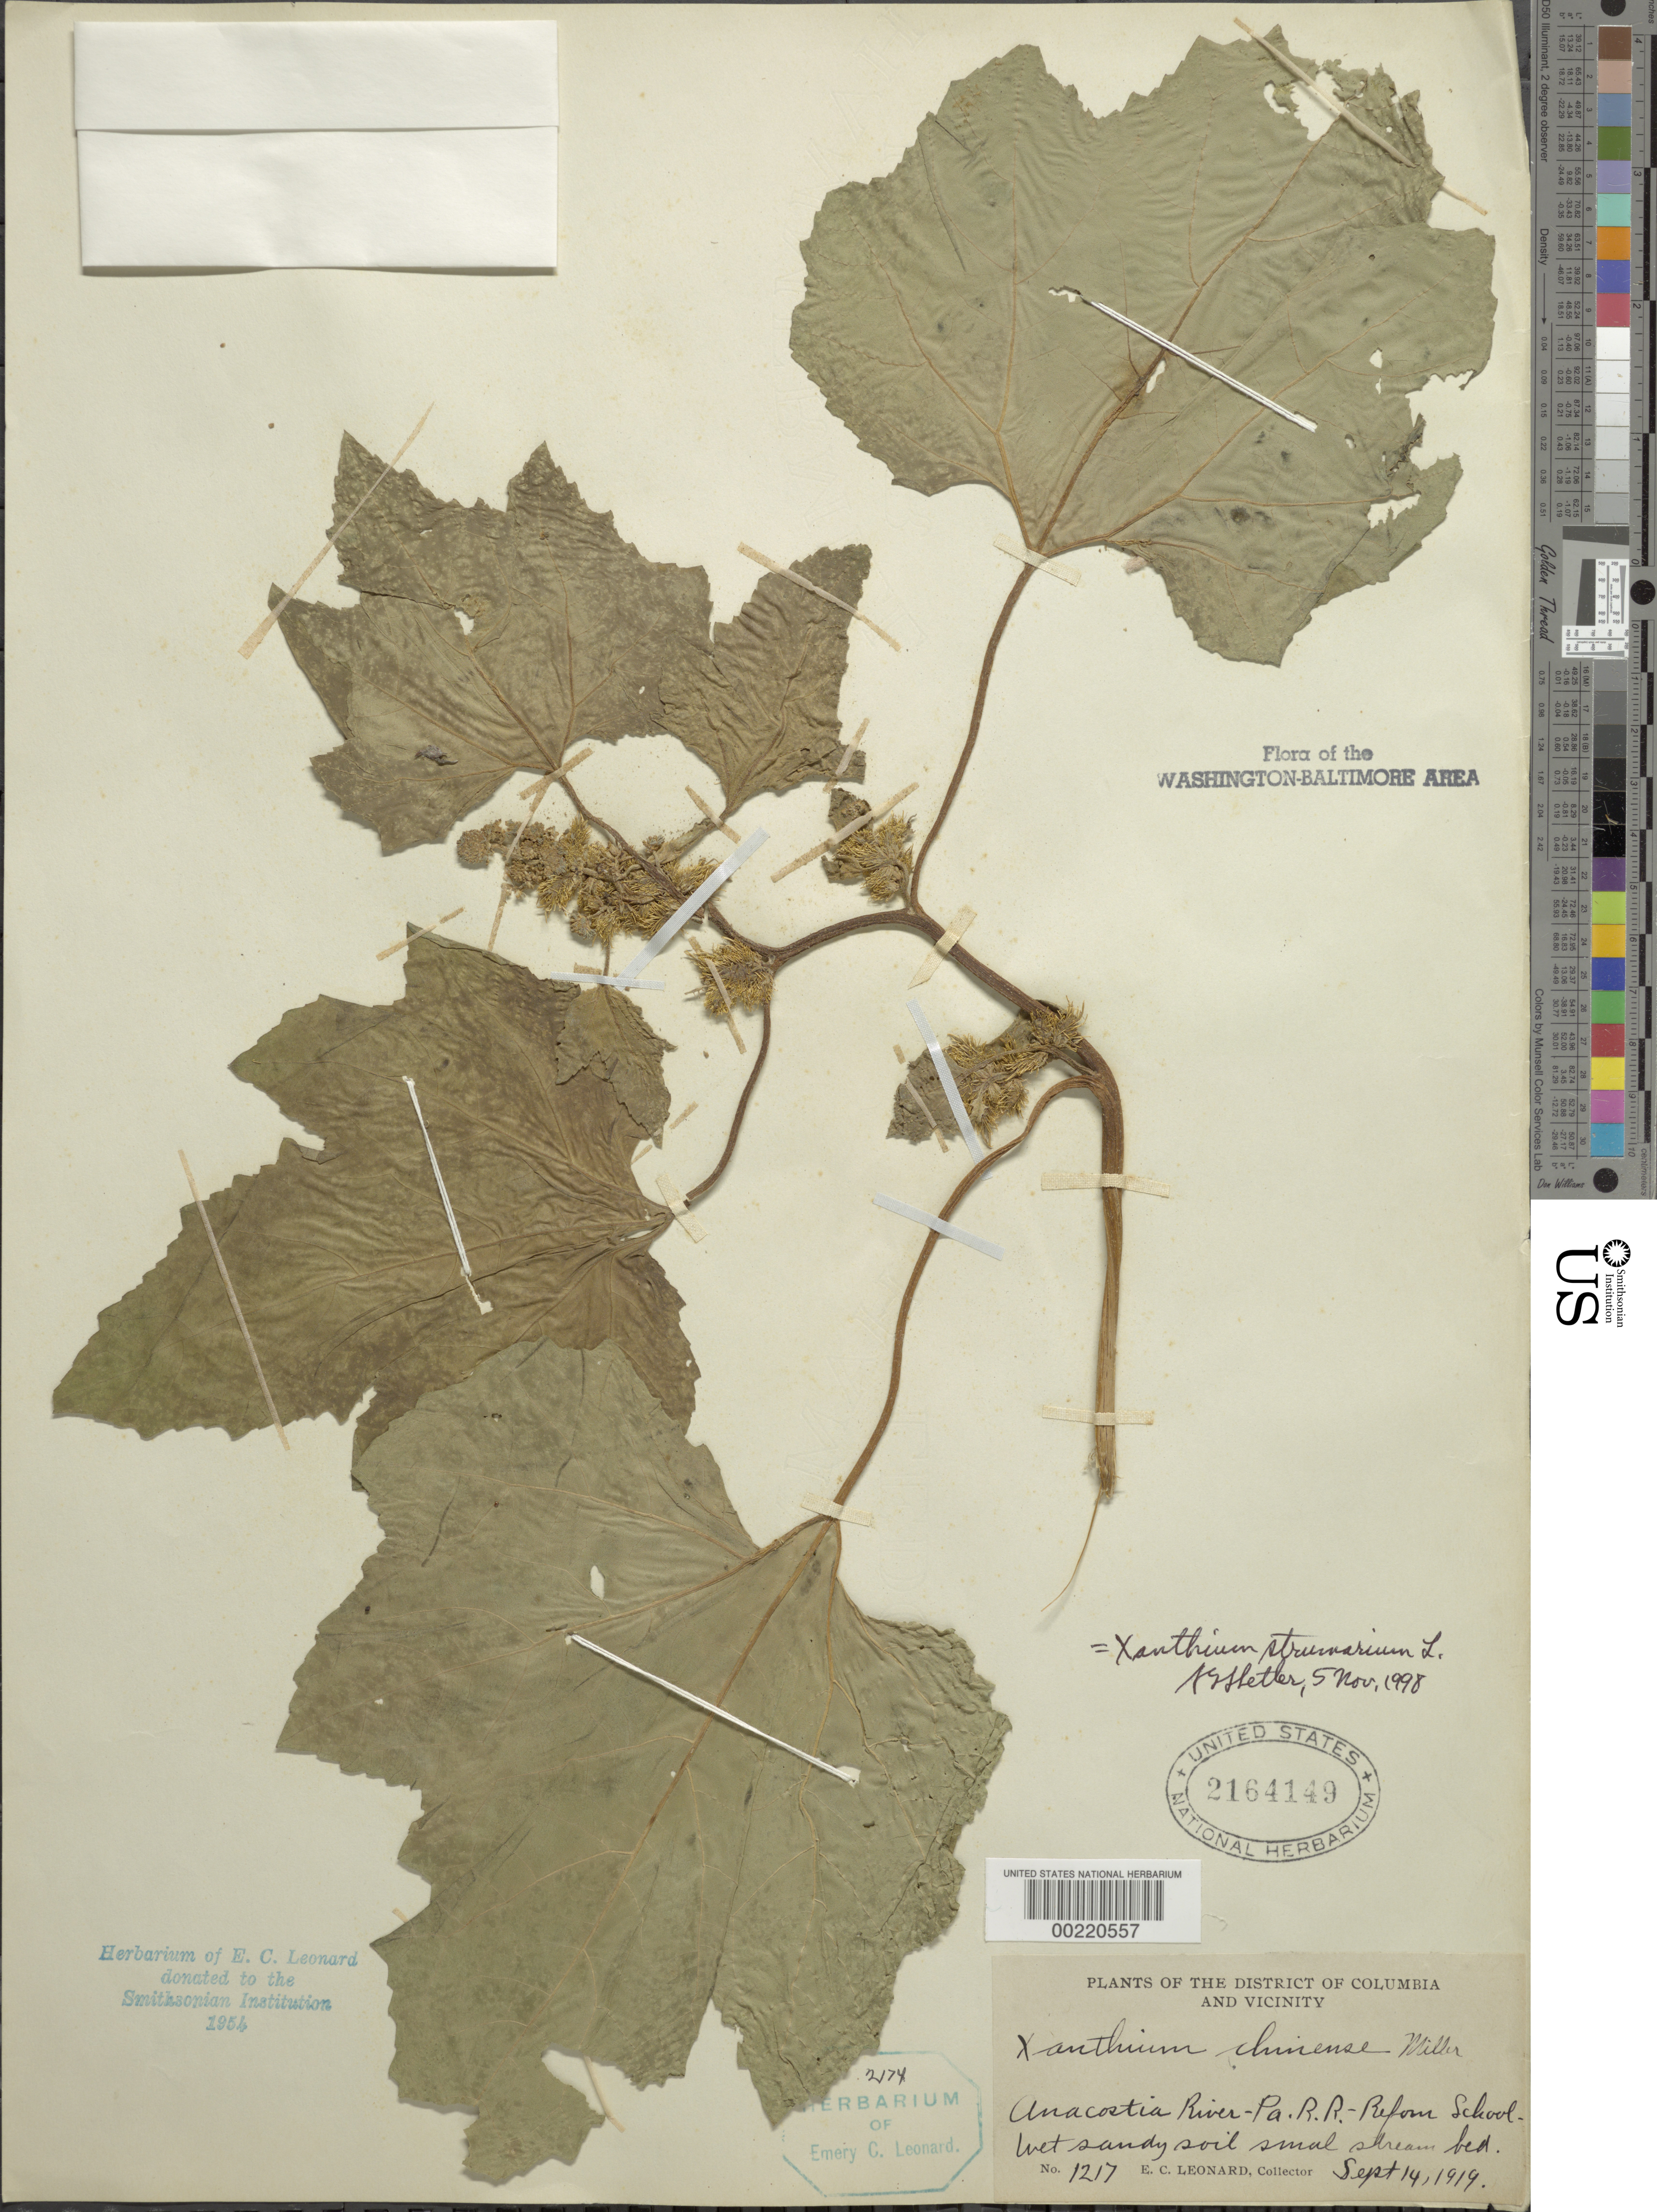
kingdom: Plantae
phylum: Tracheophyta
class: Magnoliopsida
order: Asterales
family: Asteraceae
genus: Xanthium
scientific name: Xanthium strumarium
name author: L.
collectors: E. C. Leonard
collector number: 1217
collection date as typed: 14 Sep 1919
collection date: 1919-09-14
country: United States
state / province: District of Columbia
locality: Anacostia River Pa. Railroad Reform School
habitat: Wet sandy soil small stream bed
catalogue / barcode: US 2164149